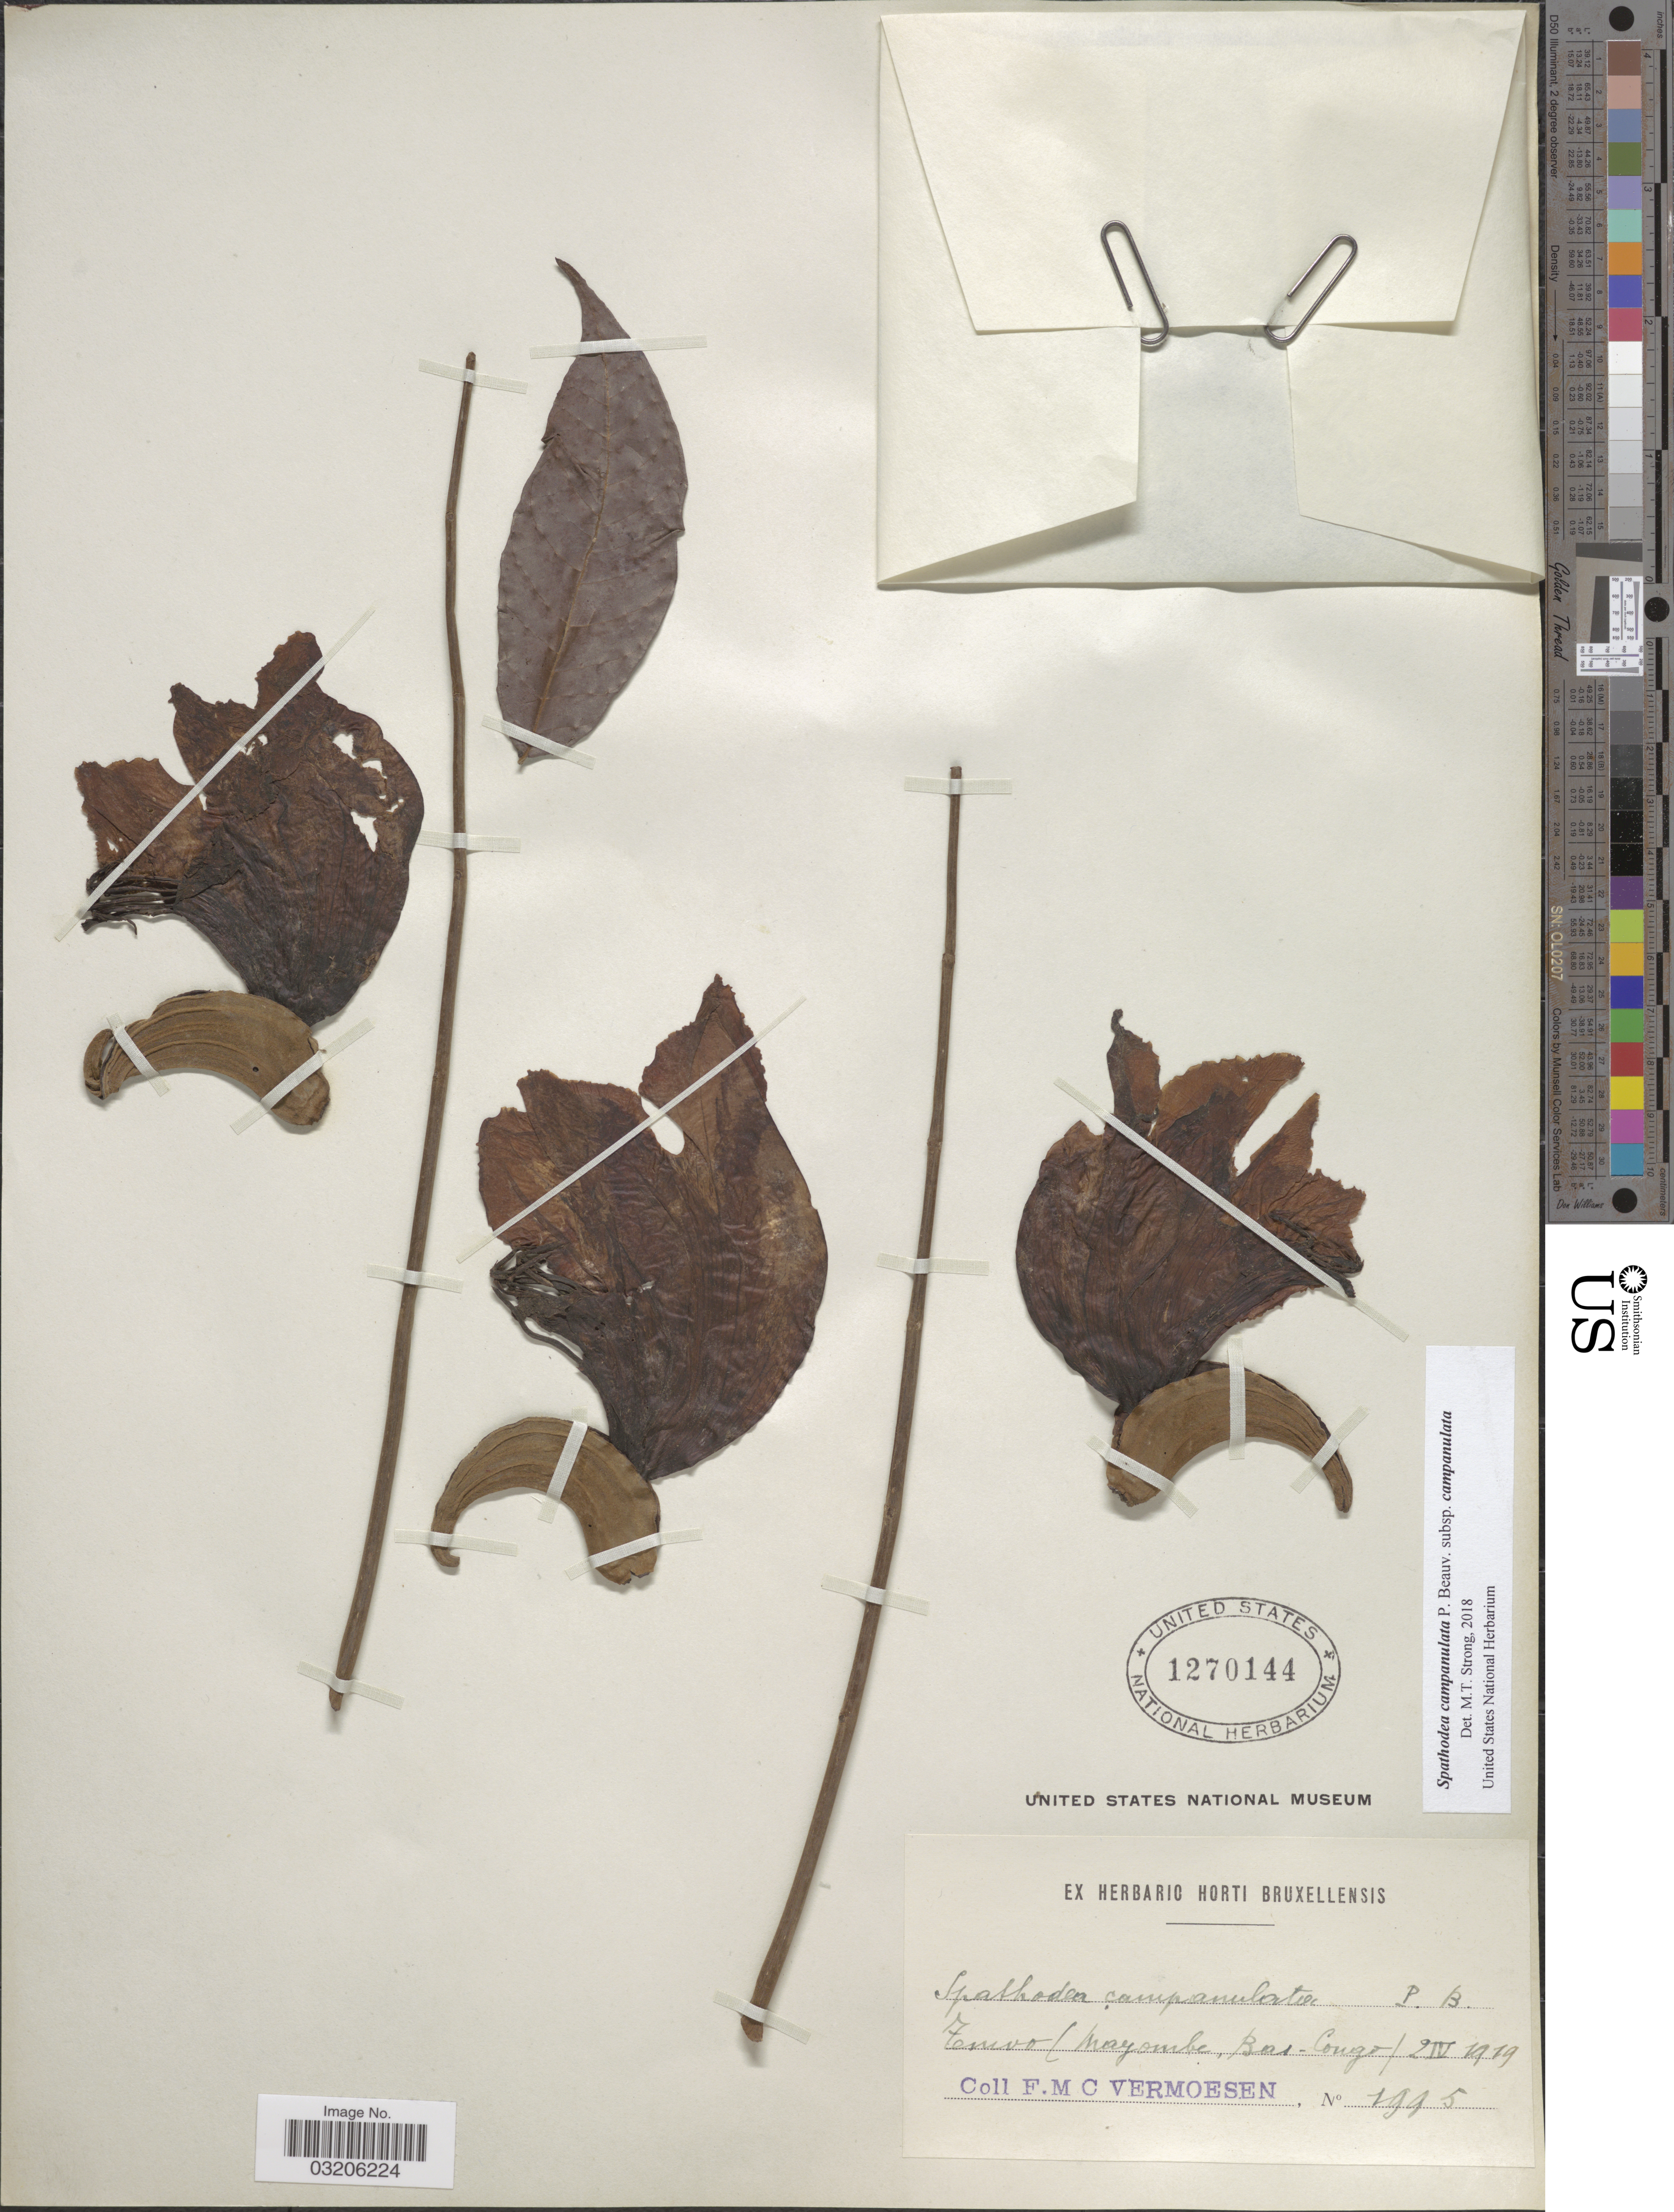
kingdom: Plantae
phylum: Tracheophyta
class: Magnoliopsida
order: Lamiales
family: Bignoniaceae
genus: Spathodea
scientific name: Spathodea campanulata subsp. campanulata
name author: P. Beauv.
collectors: C. Vermoesen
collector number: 1995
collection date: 1979-04-02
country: Congo, Democratic Republic of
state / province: Kongo Central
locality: Temvo/ Mayombe.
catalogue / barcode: US 1270144